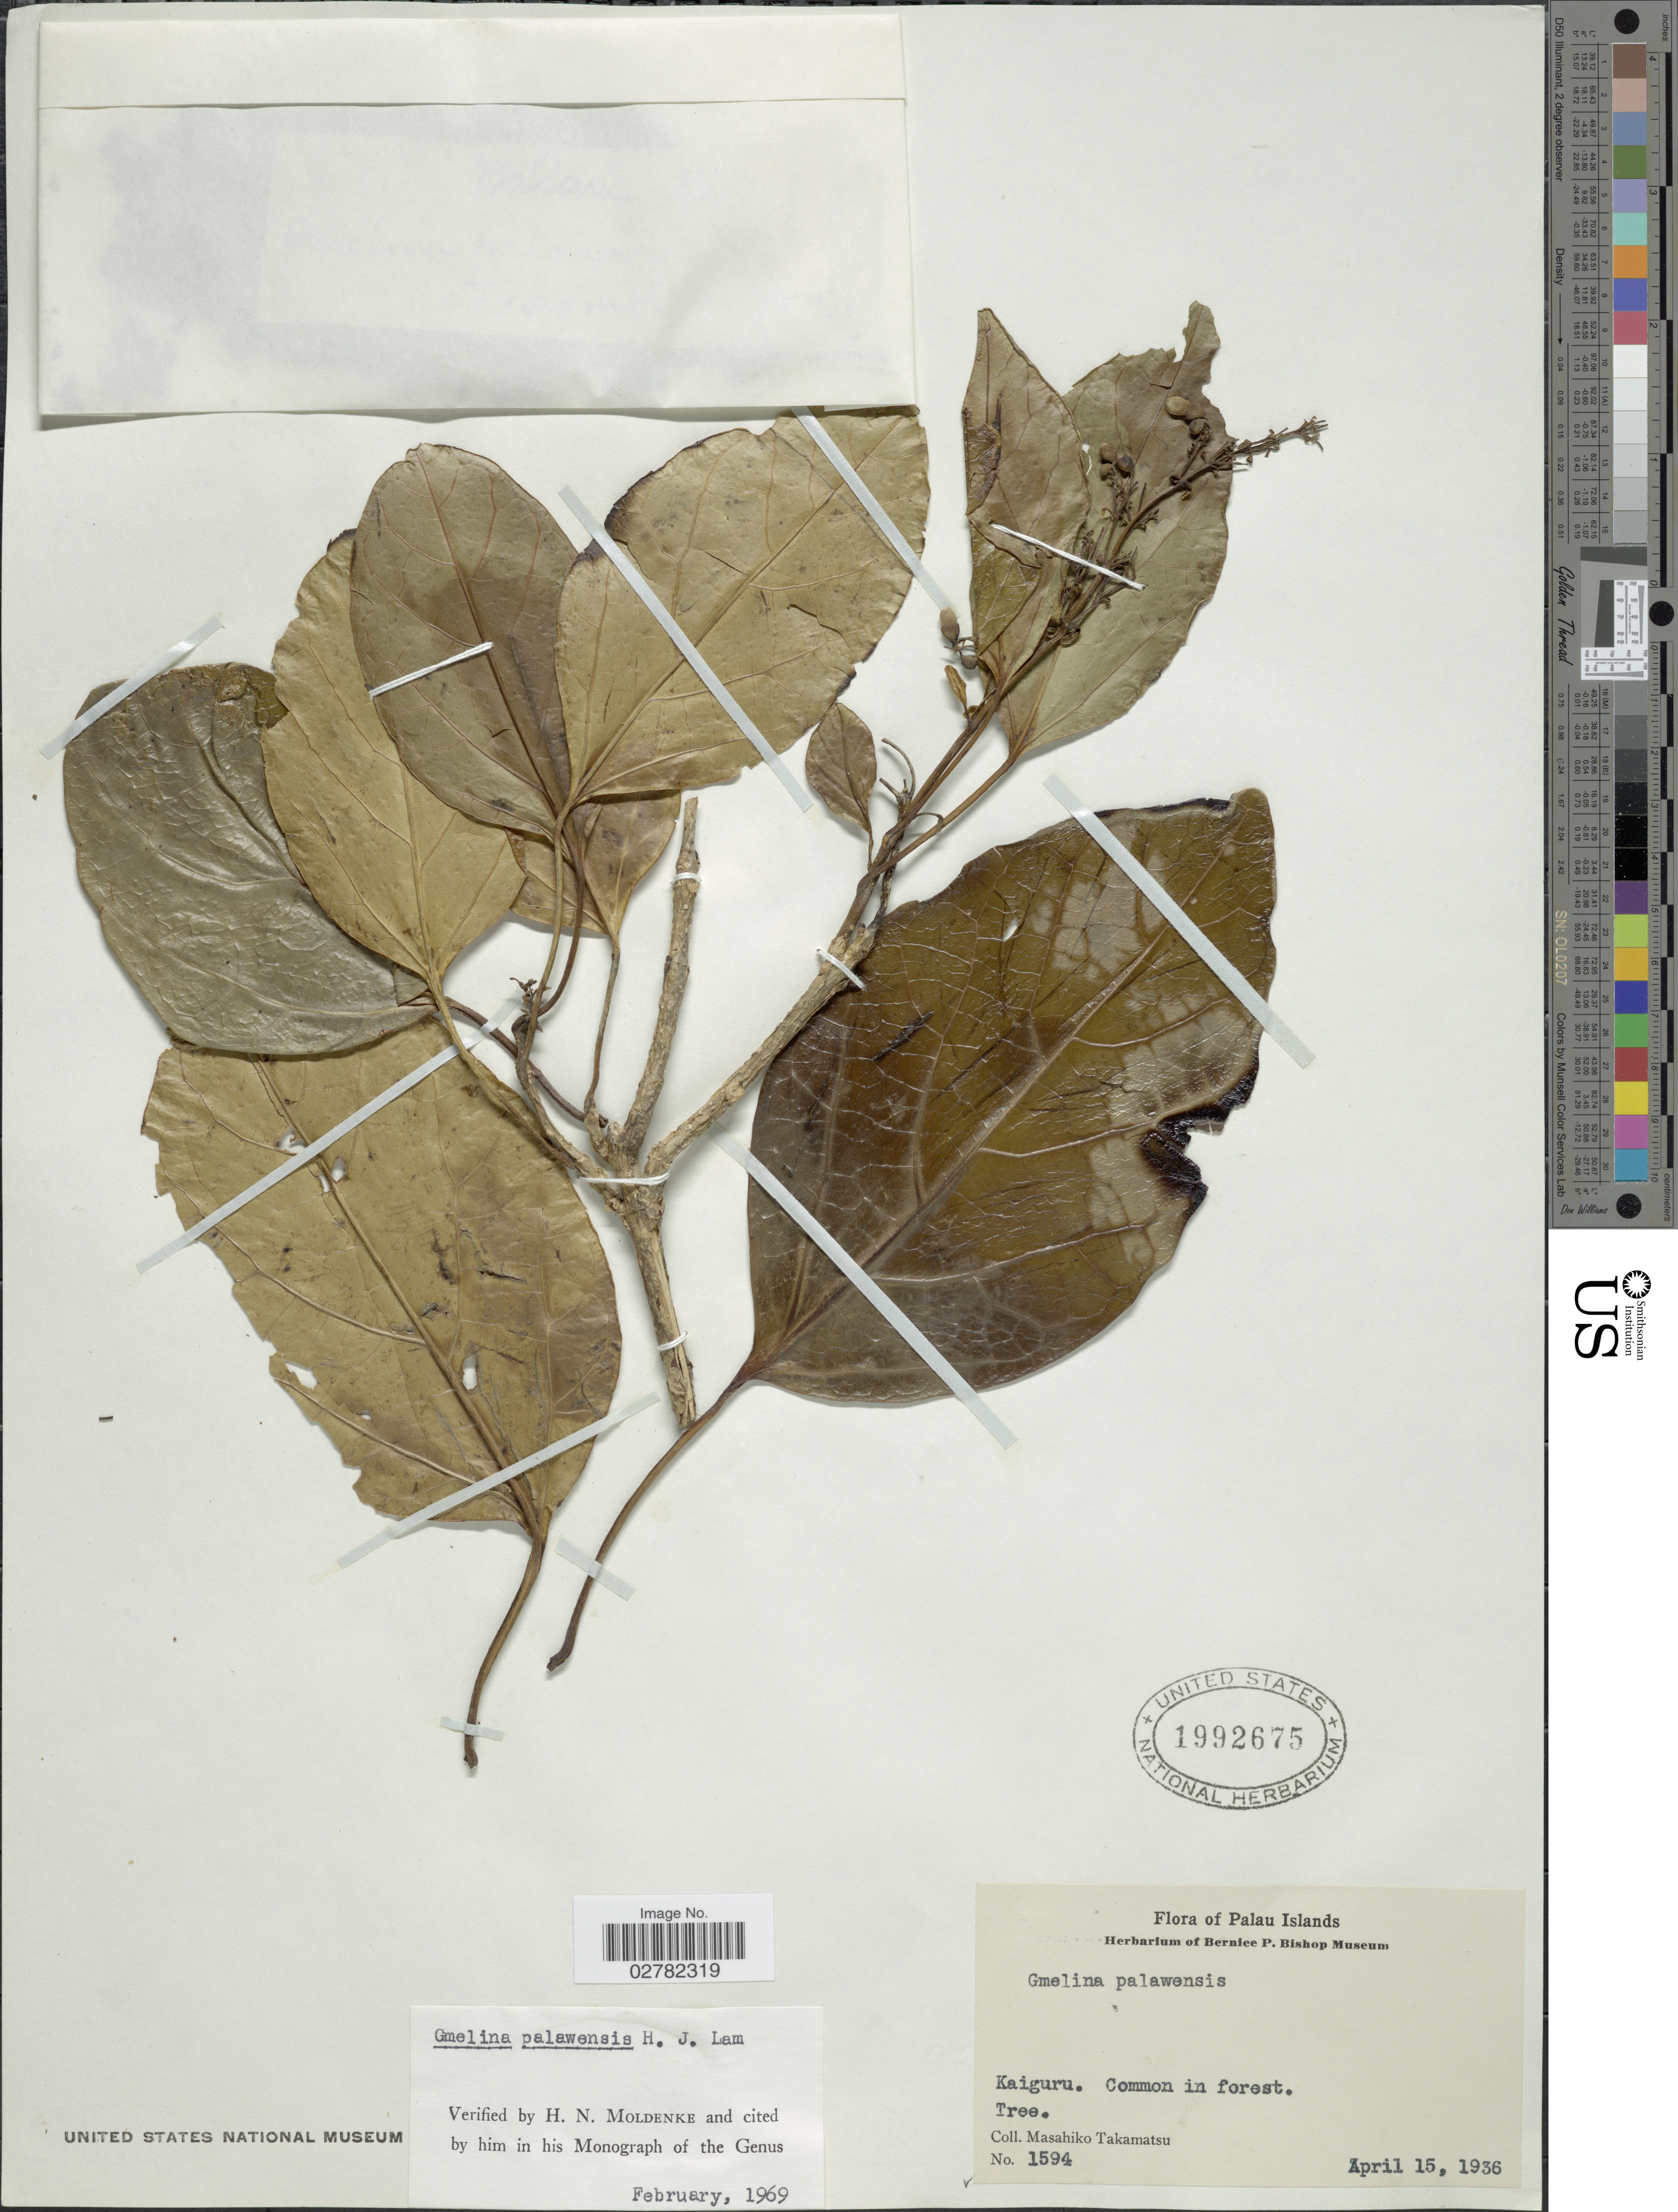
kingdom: Plantae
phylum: Tracheophyta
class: Magnoliopsida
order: Lamiales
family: Lamiaceae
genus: Gmelina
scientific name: Gmelina palawensis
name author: H.J. Lam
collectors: M. Takamatsu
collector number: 1594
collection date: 1936-04-15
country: Palau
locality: Palau Islands. Kaiguru.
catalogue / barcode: US 1992675